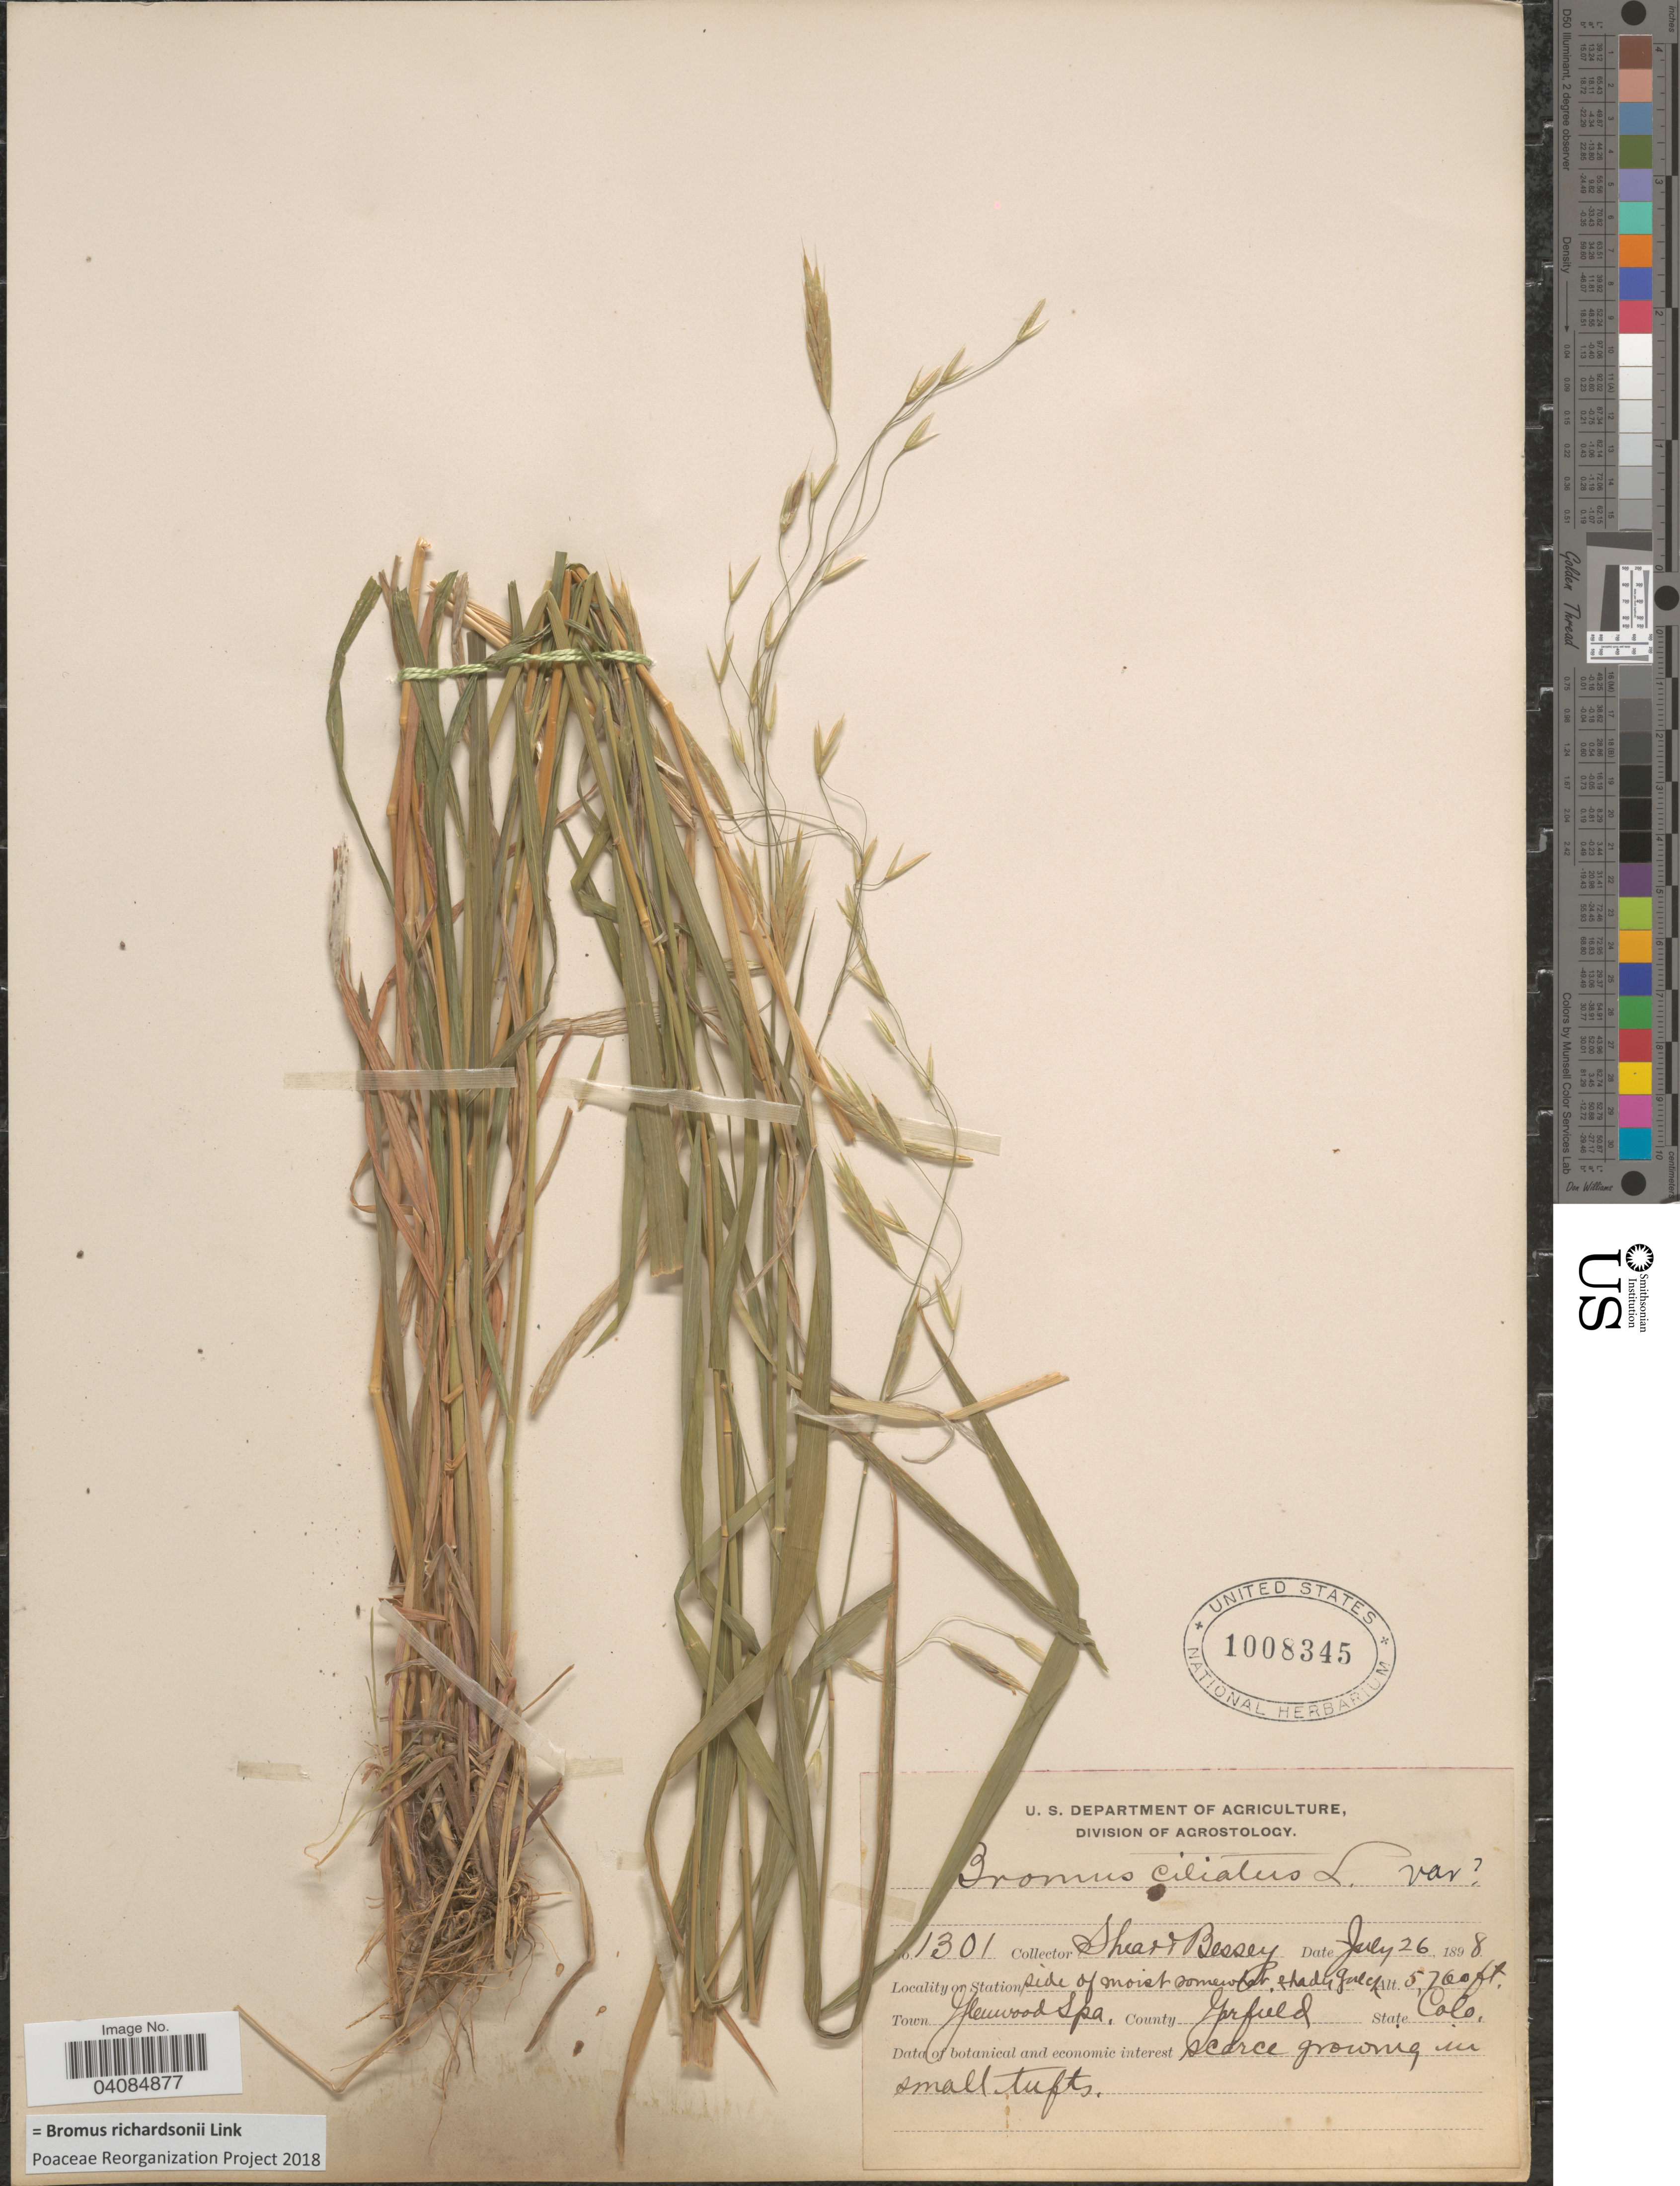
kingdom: Plantae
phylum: Tracheophyta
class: Liliopsida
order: Poales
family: Poaceae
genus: Bromus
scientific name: Bromus racemosus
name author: L.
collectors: -- Shear & -. Bessey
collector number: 1301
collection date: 1898-07-26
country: United States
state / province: Colorado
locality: Town Glennwood Spa. County Garfield.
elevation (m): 1756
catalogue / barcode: US 1008345